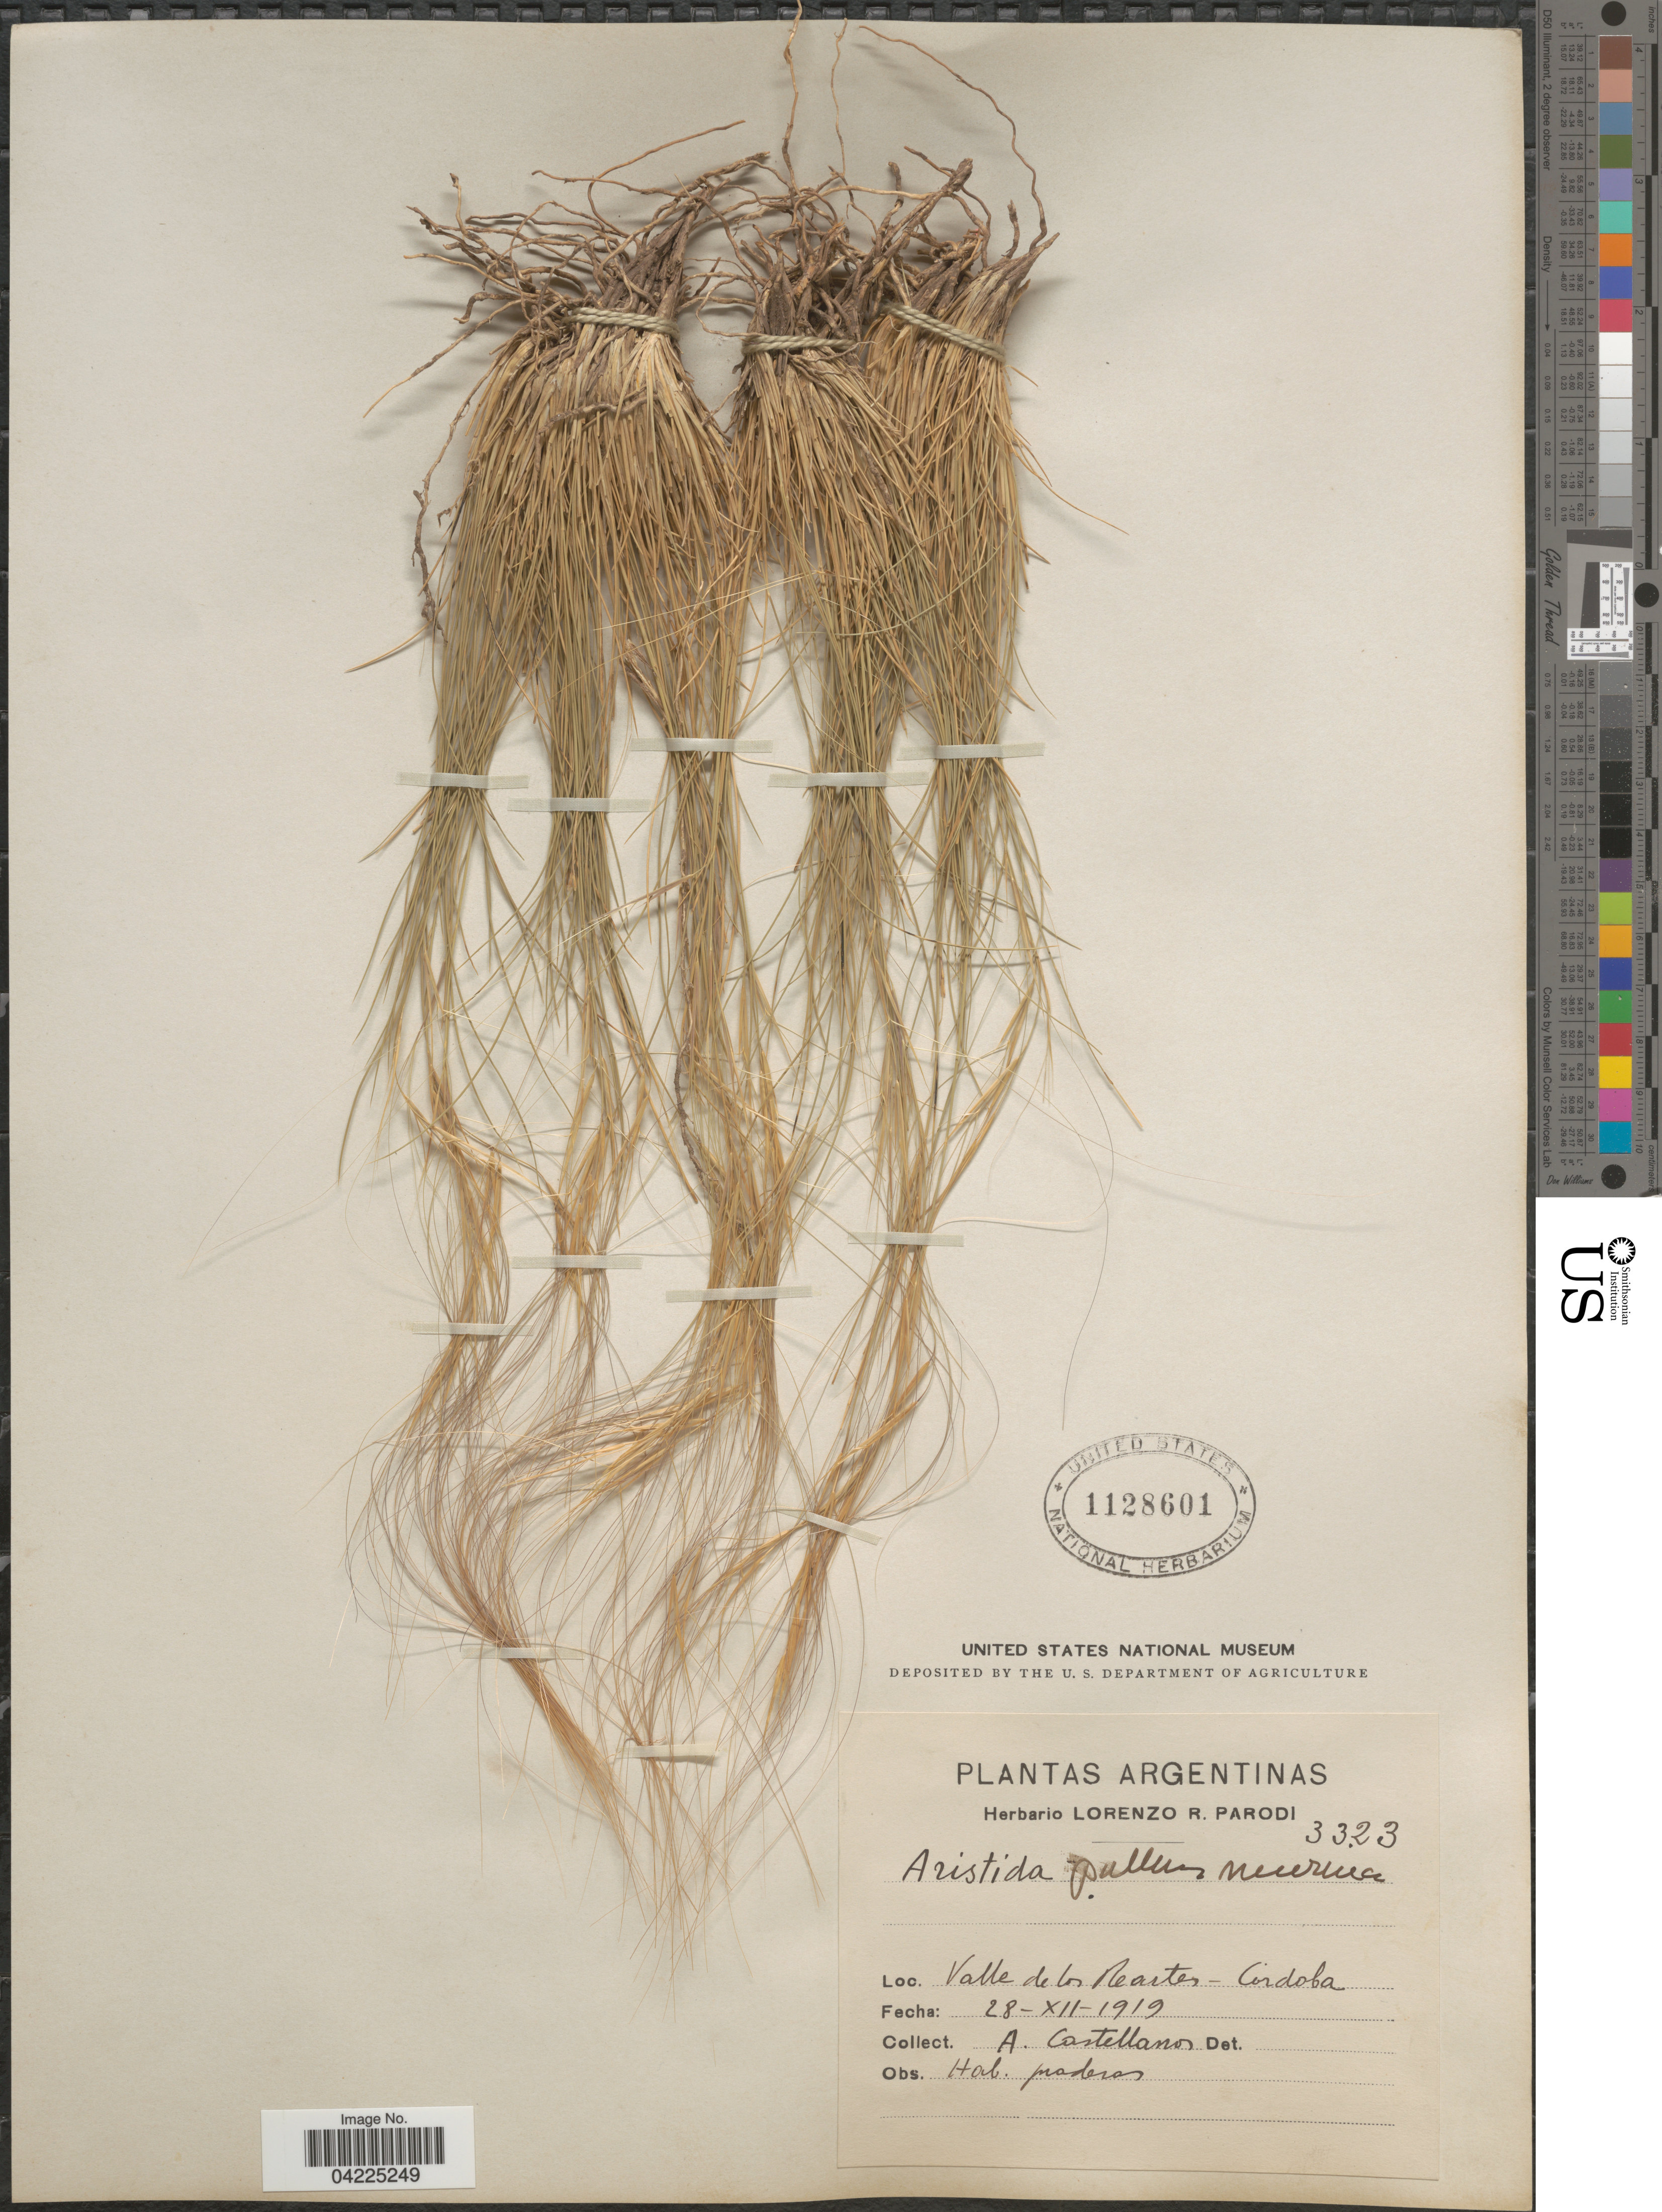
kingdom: Plantae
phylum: Tracheophyta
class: Liliopsida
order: Poales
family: Poaceae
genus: Aristida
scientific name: Aristida pallens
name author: Cav.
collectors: A. Castellanos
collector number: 3323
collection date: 1919-12-28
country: Argentina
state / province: Cordoba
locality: Valle de Los Reartes - Córodoba.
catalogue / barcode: US 1128601